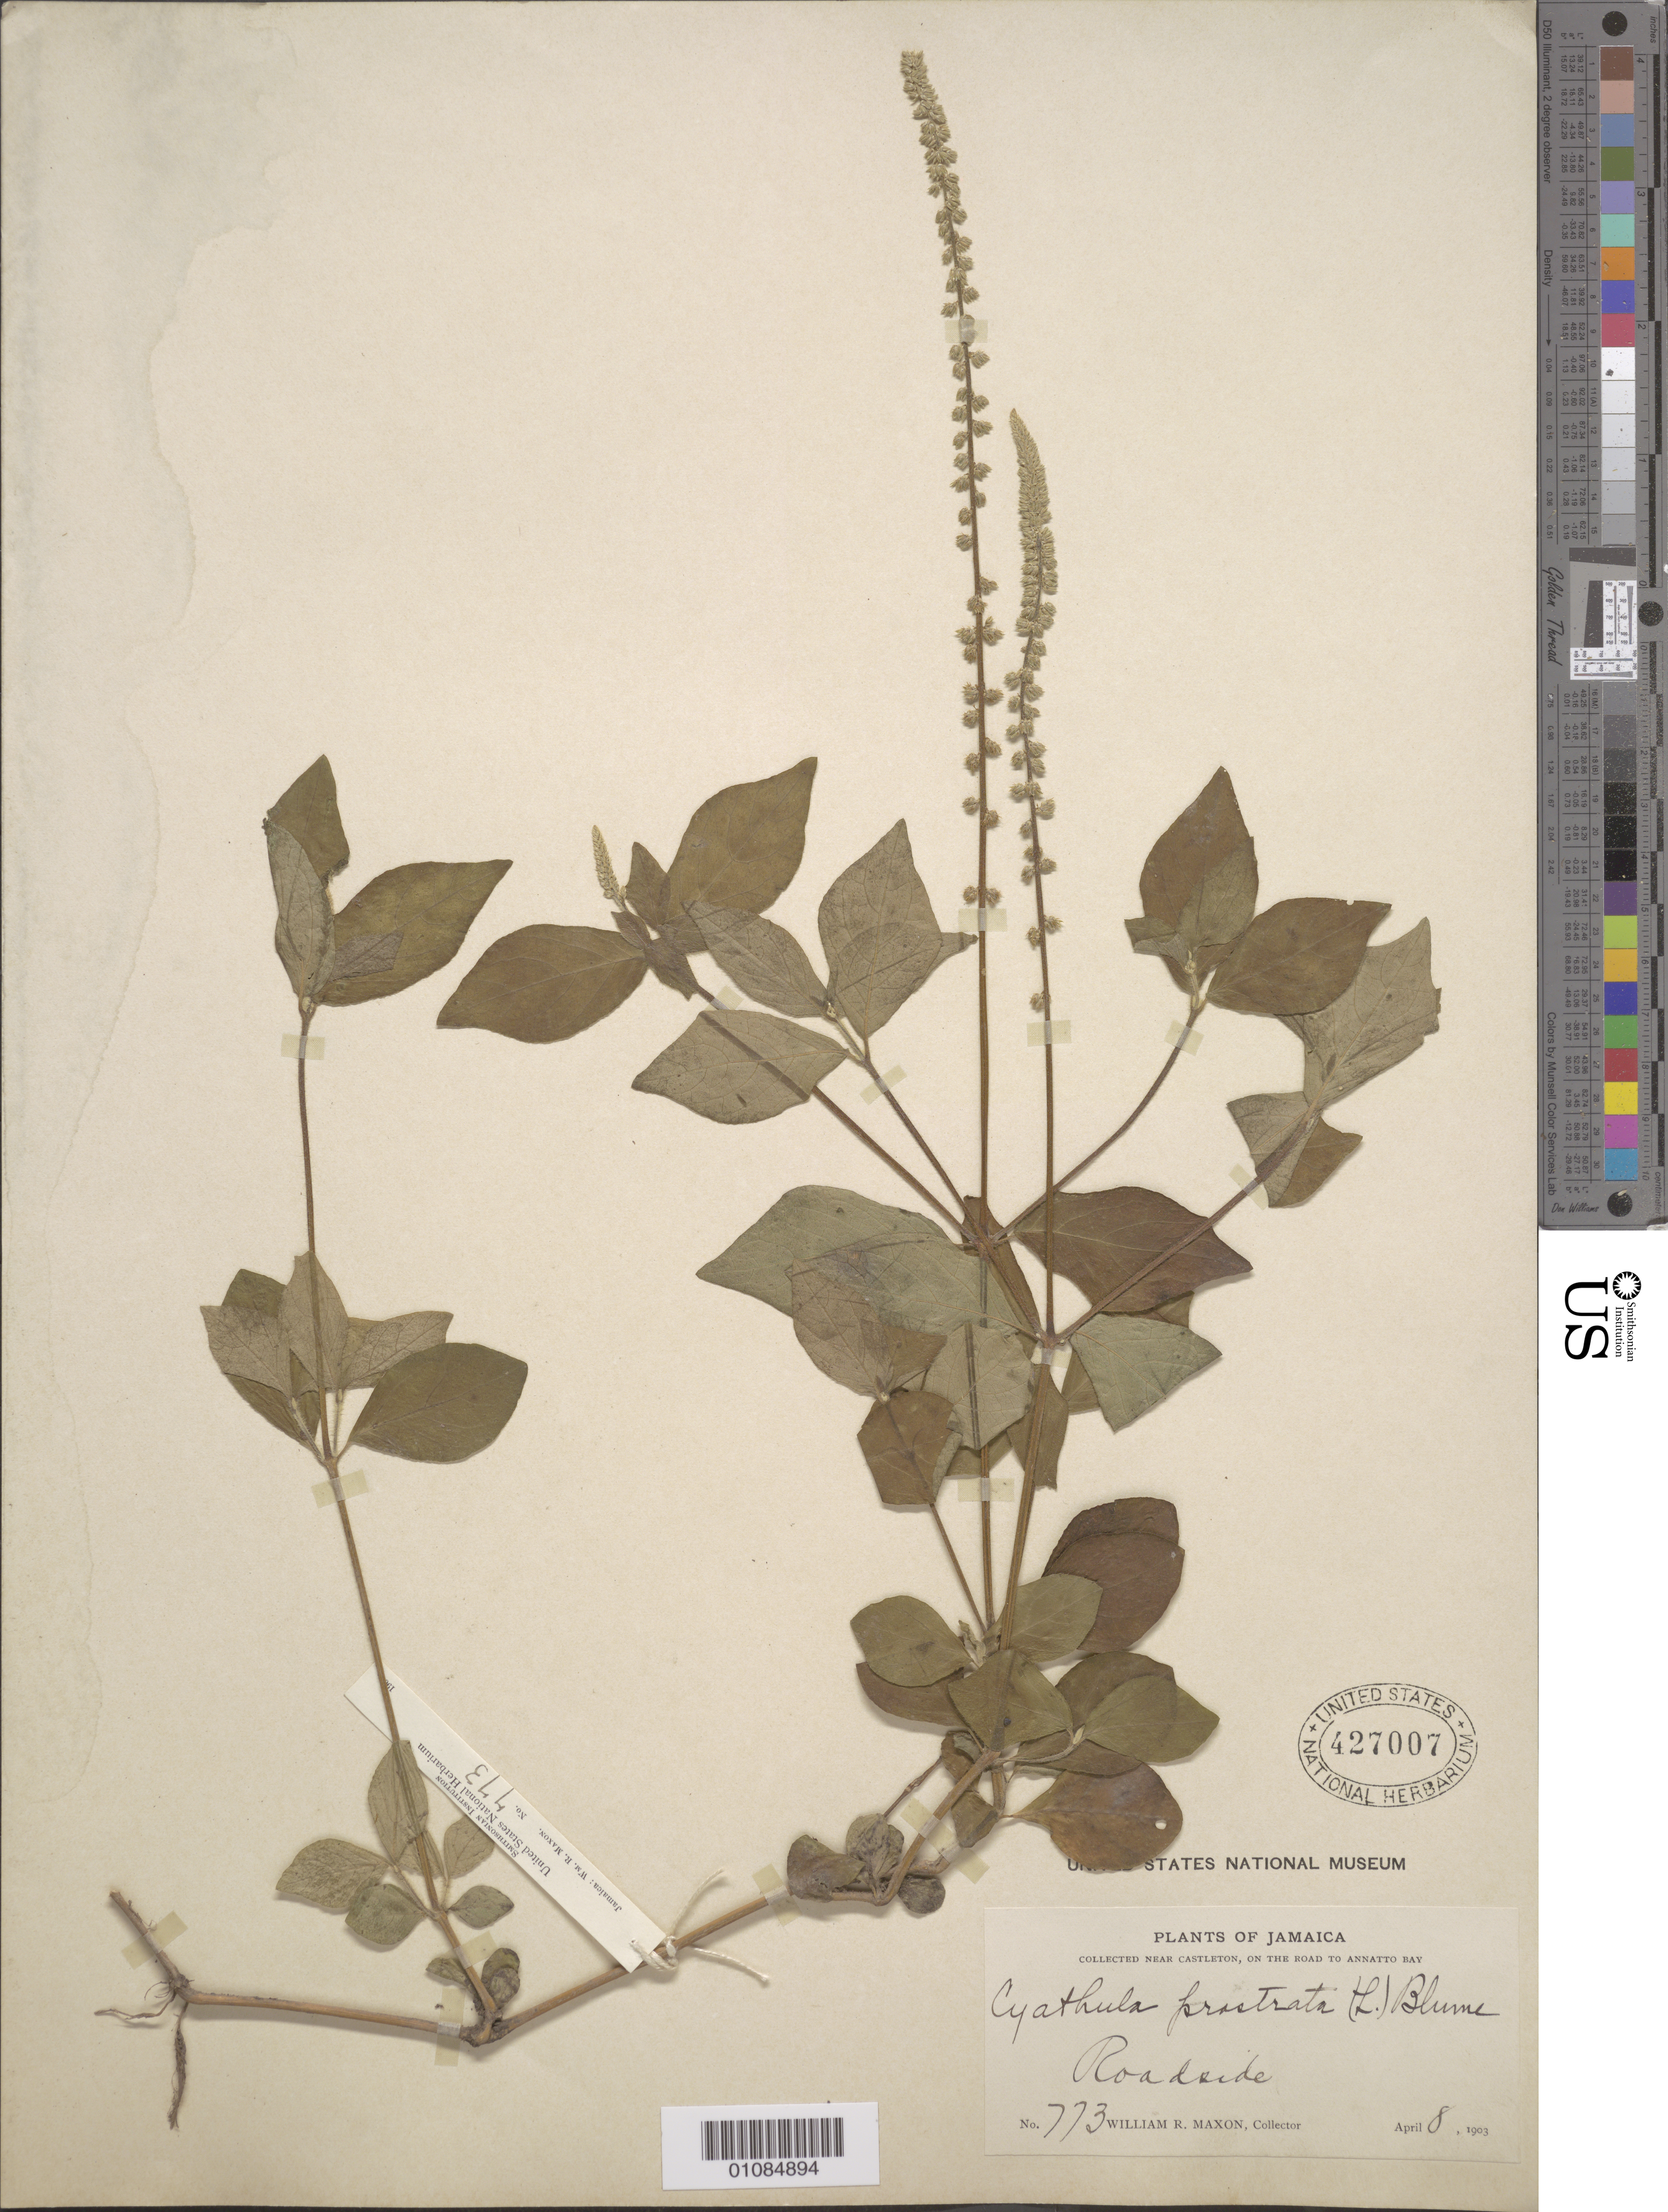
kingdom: Plantae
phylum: Tracheophyta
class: Magnoliopsida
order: Caryophyllales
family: Amaranthaceae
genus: Cyathula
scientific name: Cyathula prostrata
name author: (L.) Blume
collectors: W. R. Maxon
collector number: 773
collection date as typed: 08 Apr 1903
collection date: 1903-04-08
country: Jamaica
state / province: Kingston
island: Jamaica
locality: Collected near Castleton, on the road to Annatto Bay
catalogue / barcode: US 427007